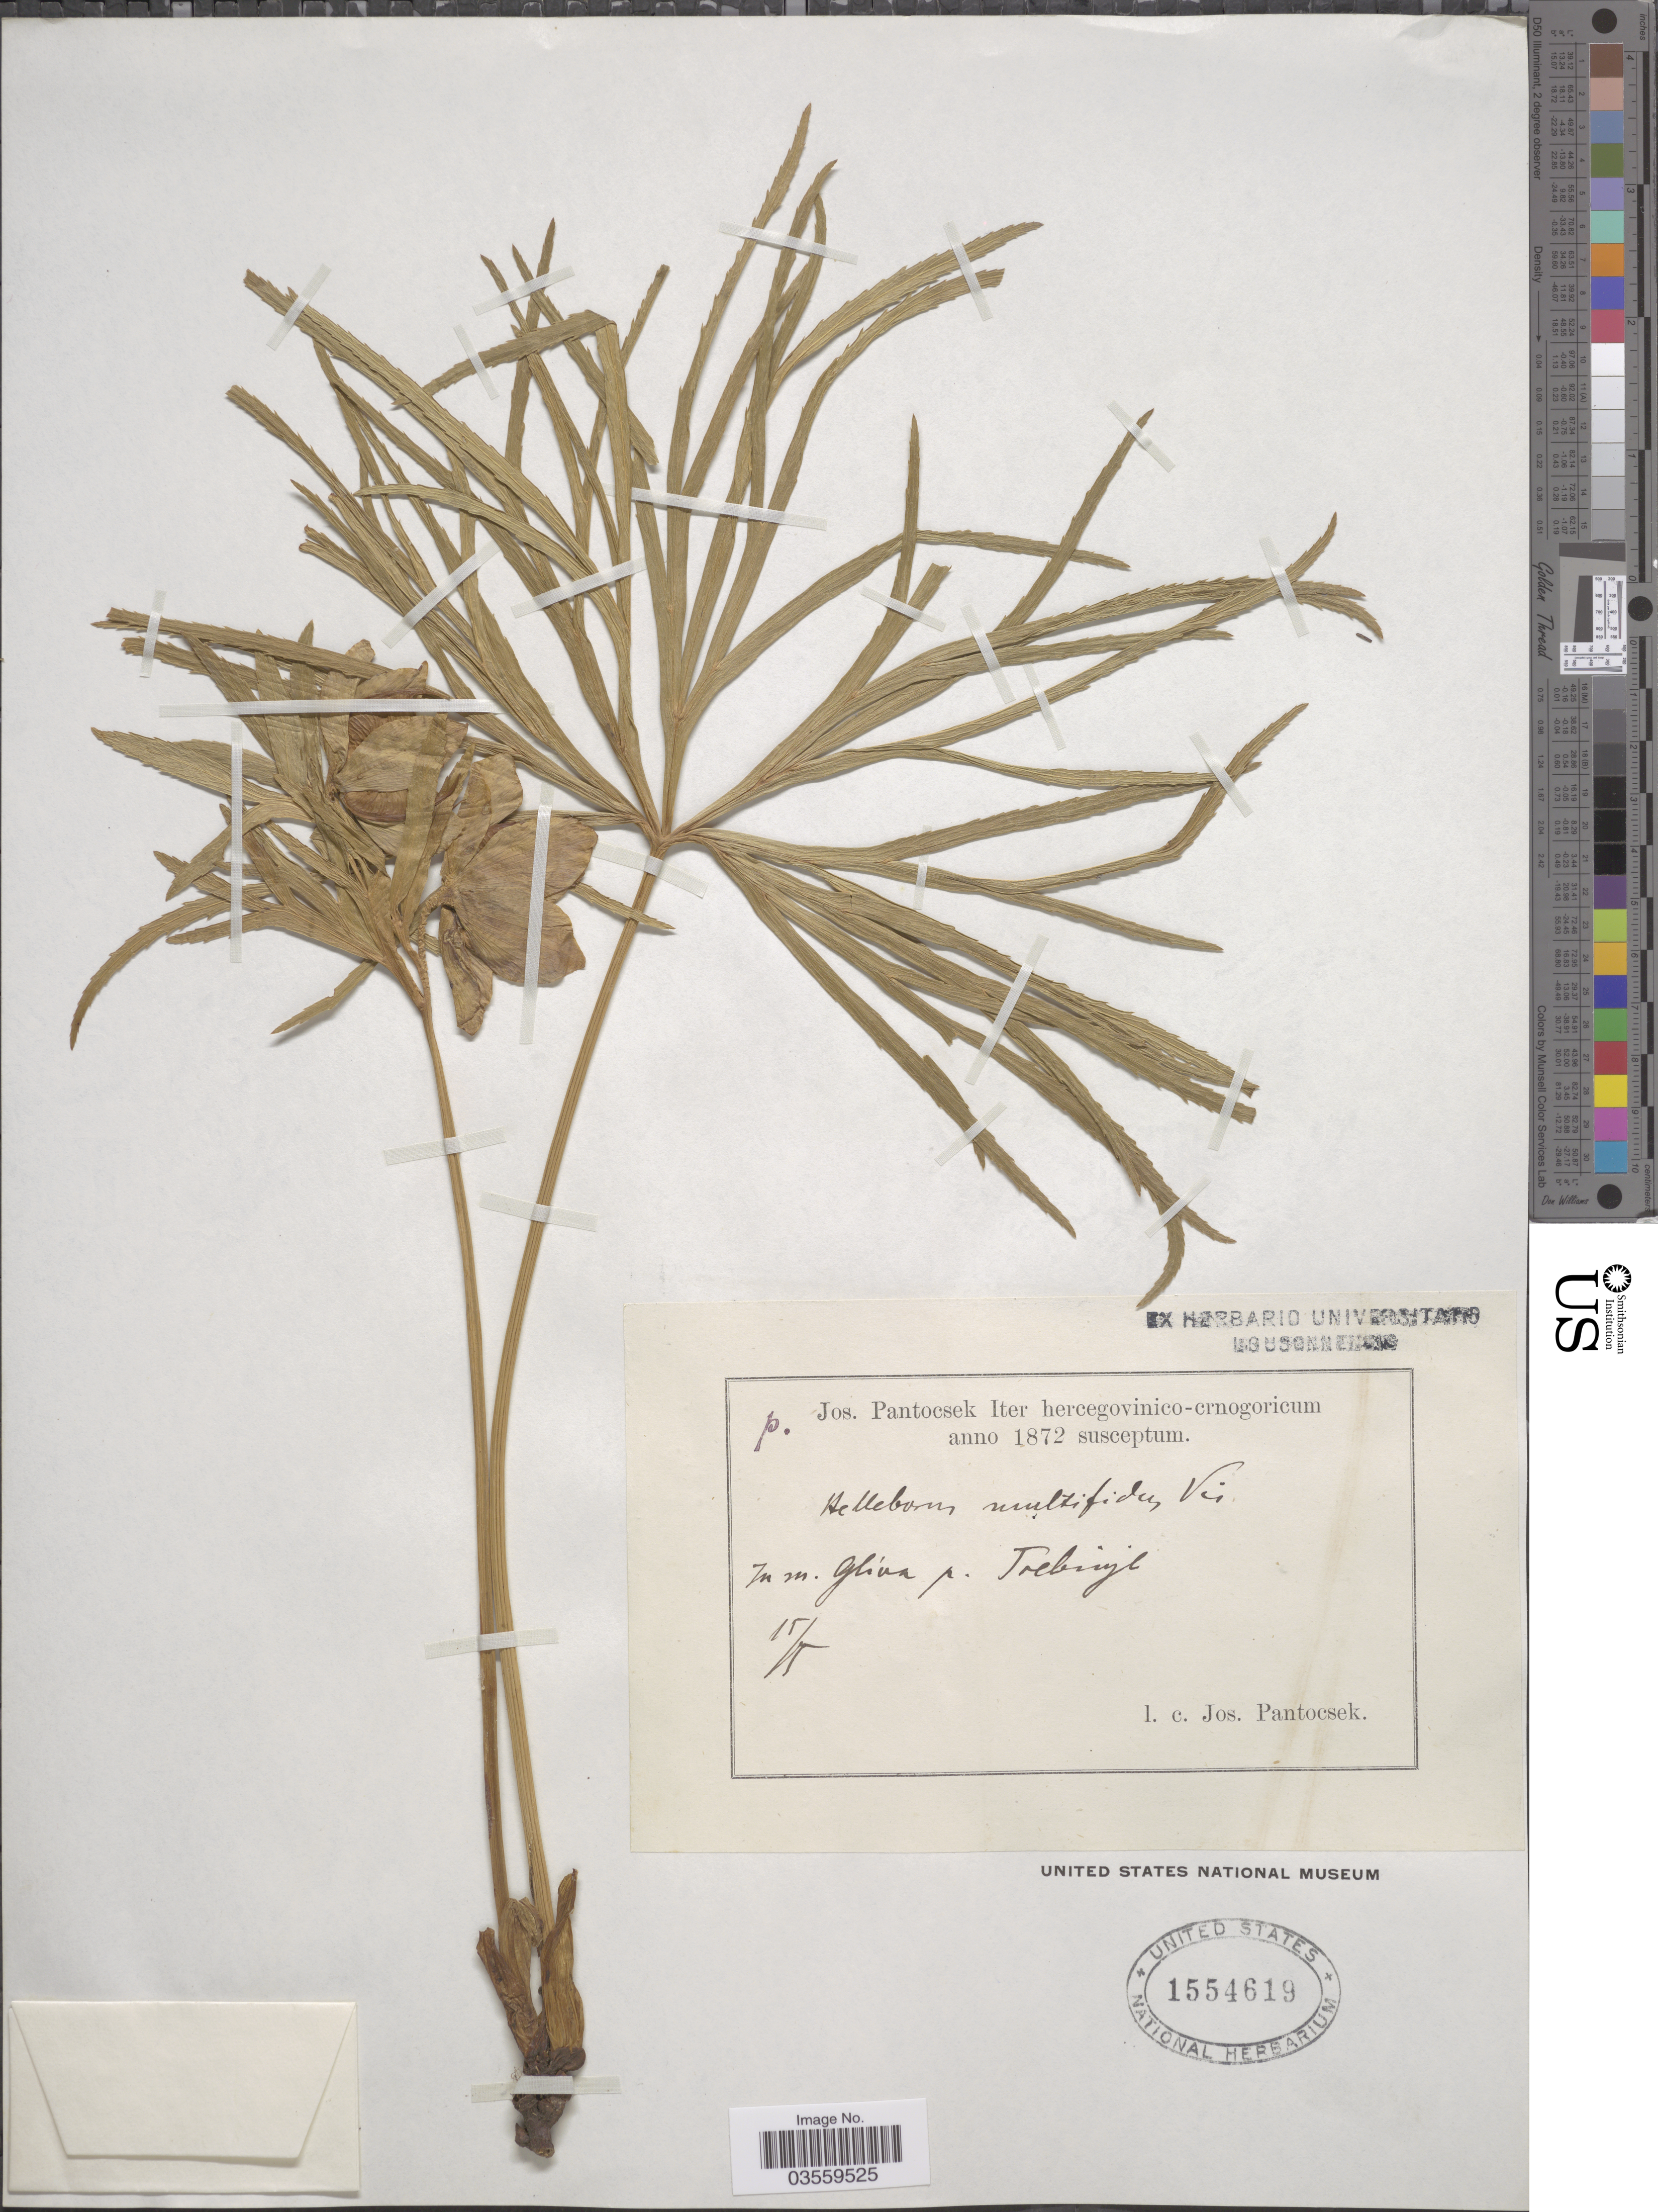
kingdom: Plantae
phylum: Tracheophyta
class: Magnoliopsida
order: Ranunculales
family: Ranunculaceae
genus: Helleborus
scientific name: Helleborus multifidus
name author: Vis.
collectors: J. Pantocsek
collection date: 1872-05-15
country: Montenegro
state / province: Herceg-Novi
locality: In m. Gliva p. Trebinje.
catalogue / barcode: US 1554619